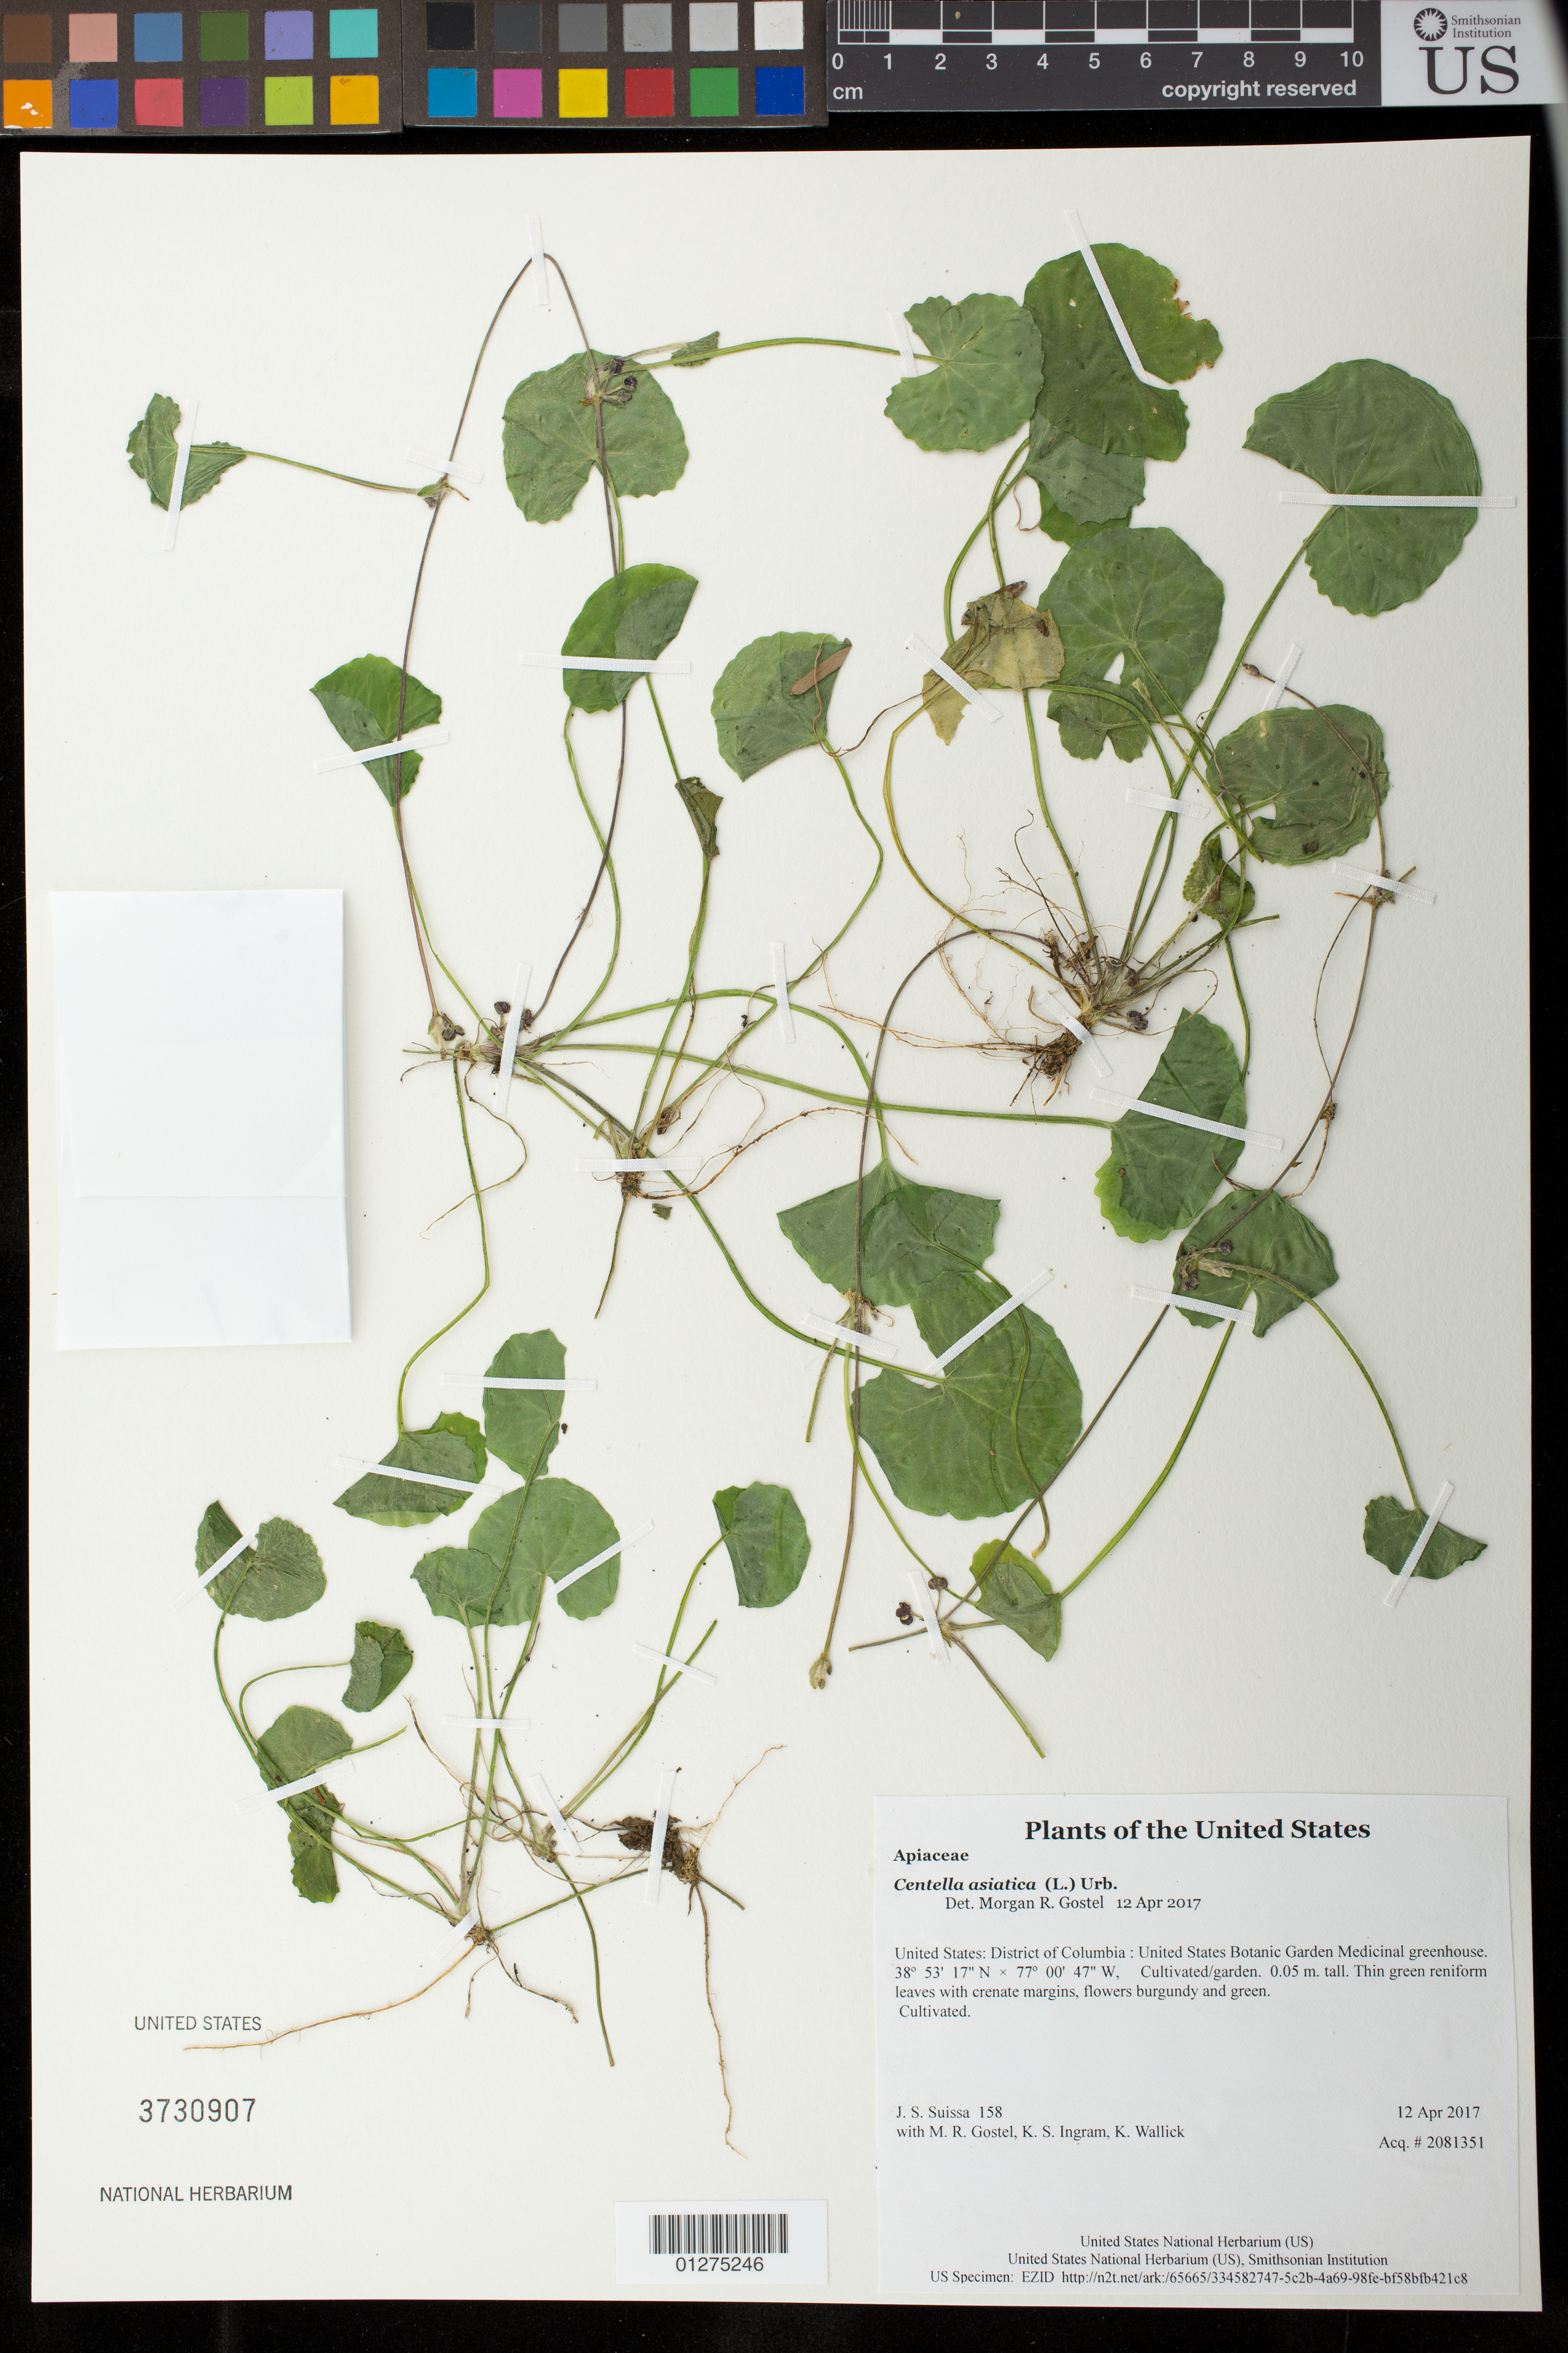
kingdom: Plantae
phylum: Tracheophyta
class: Magnoliopsida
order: Apiales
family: Apiaceae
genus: Centella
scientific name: Centella asiatica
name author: (L.) Urb.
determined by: Gostel, M. R.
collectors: J. S. Suissa, M. R. Gostel, K. S. Ingram & K. Wallick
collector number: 158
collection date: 2017-04-12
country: United States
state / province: District of Columbia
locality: United States Botanic Garden Medicinal greenhouse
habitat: Cultivated/garden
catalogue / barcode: US 3730907